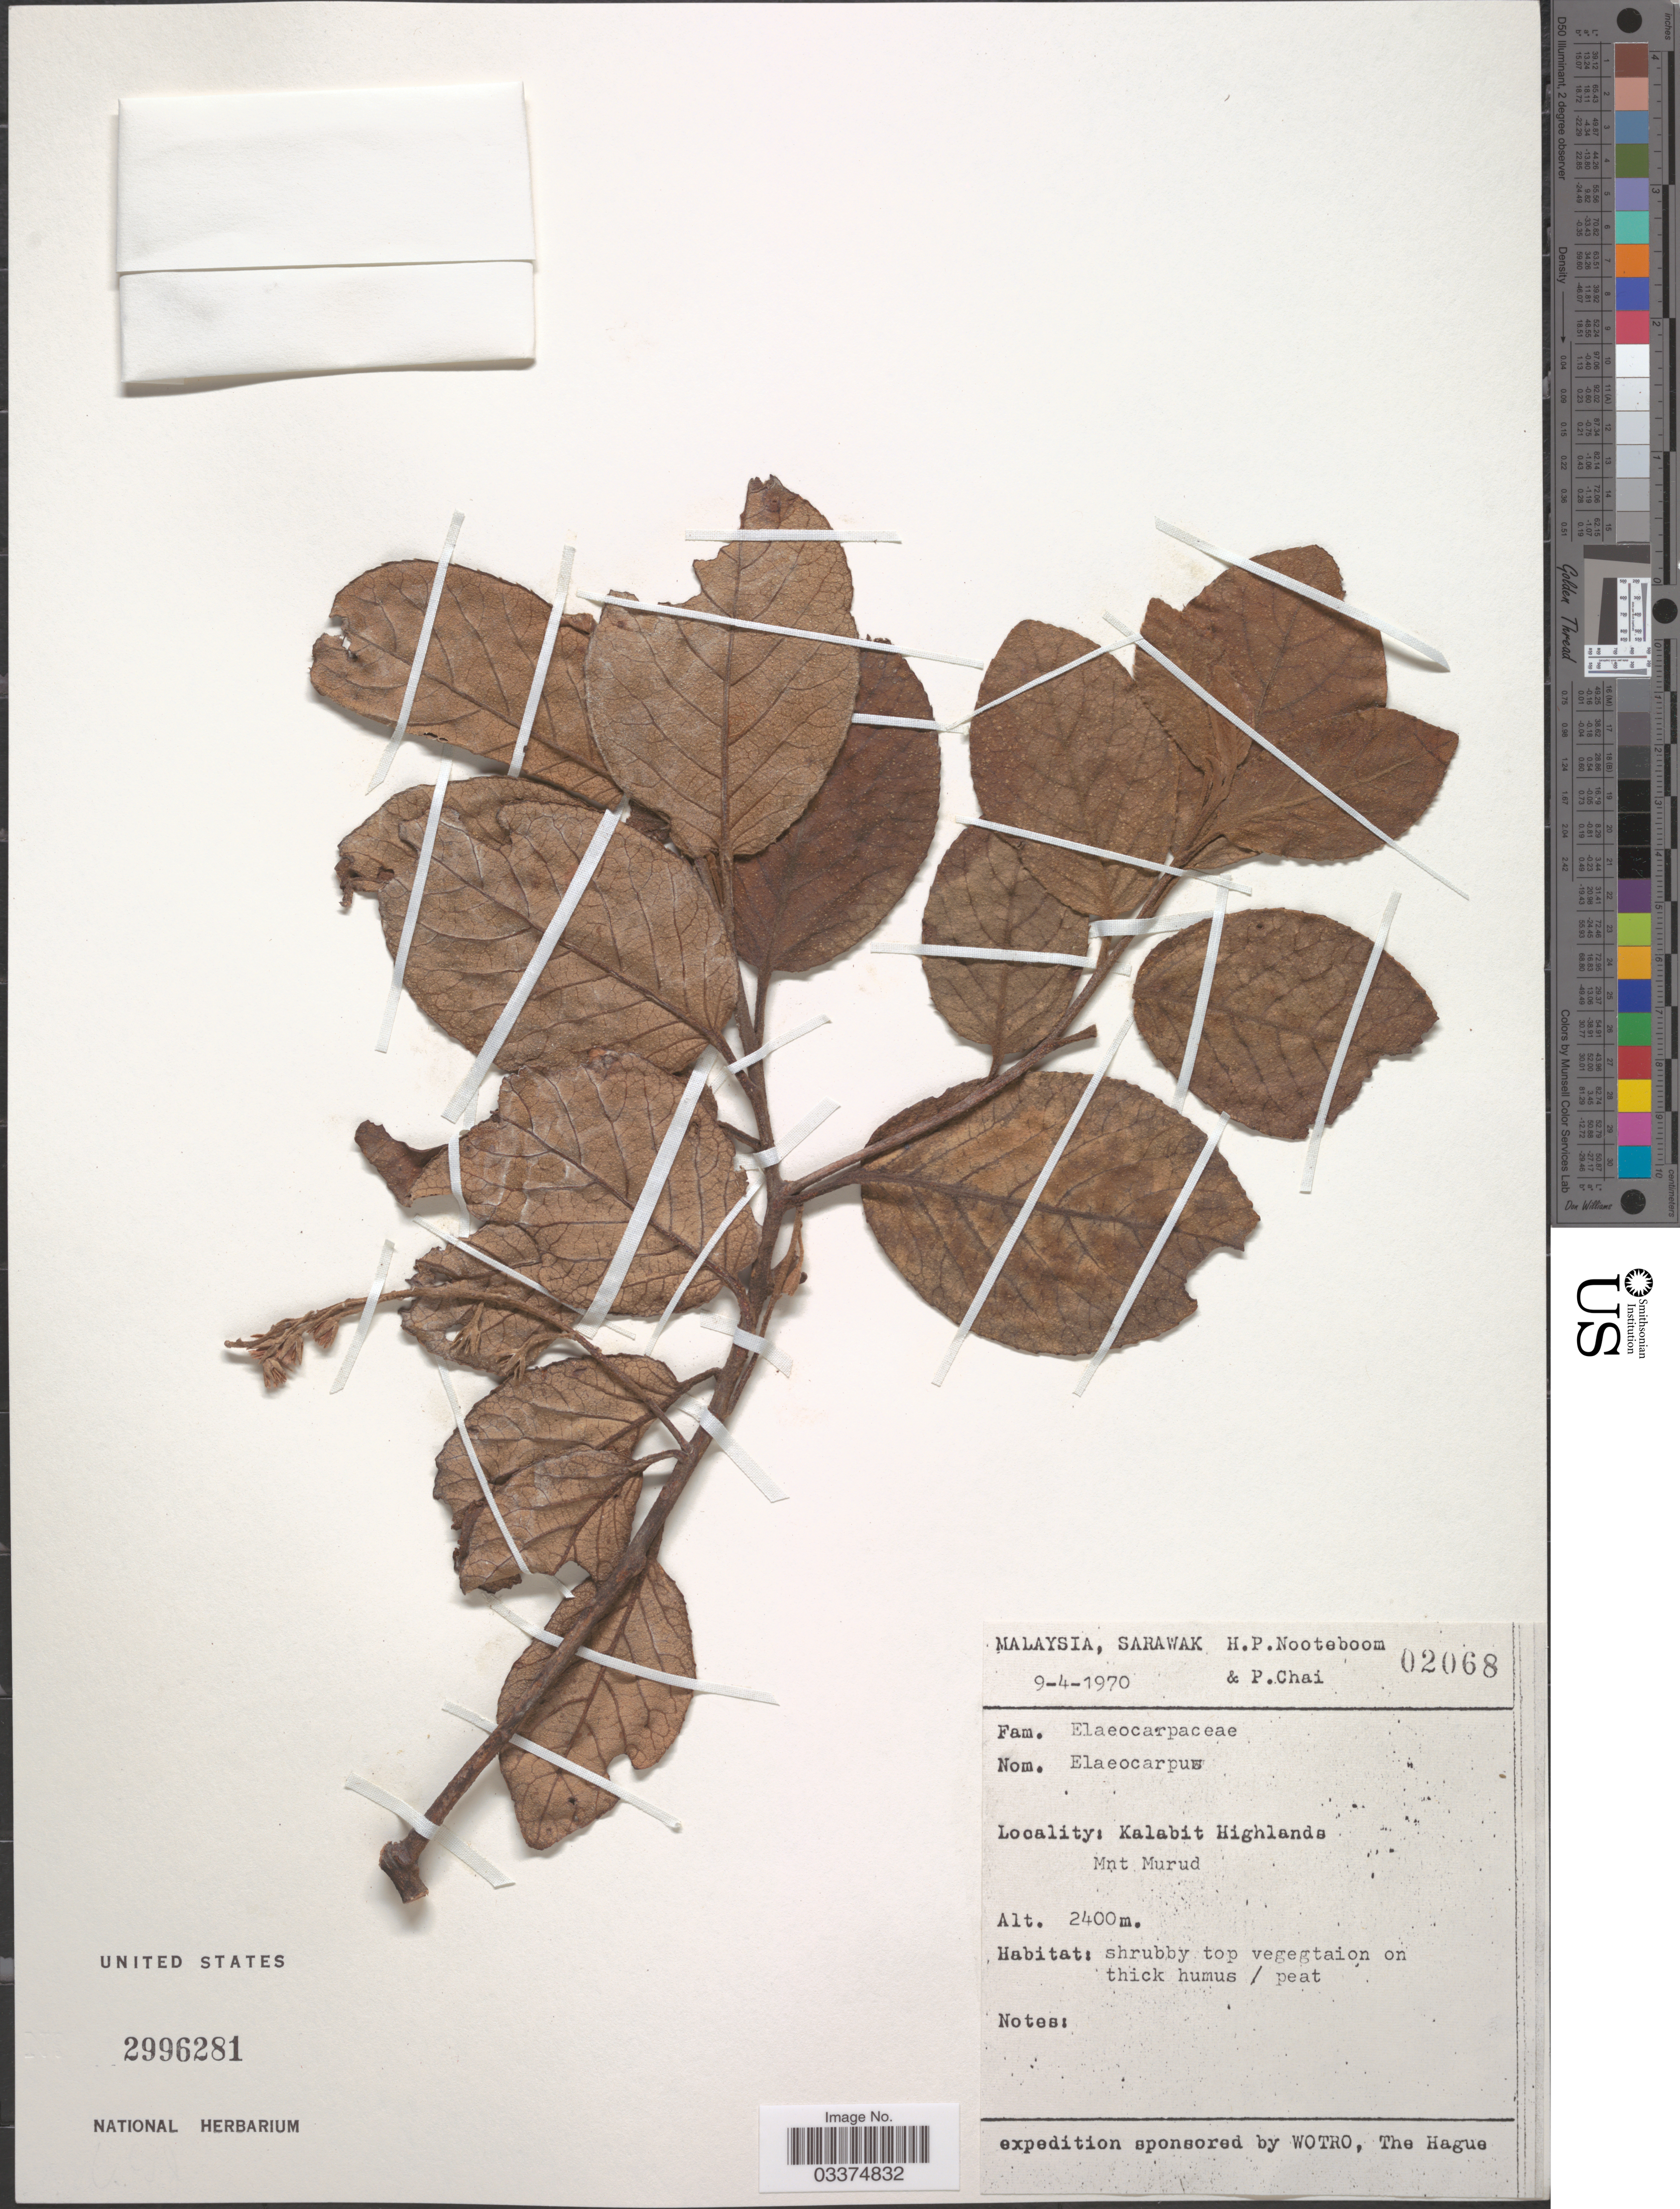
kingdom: Plantae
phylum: Tracheophyta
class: Magnoliopsida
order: Oxalidales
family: Elaeocarpaceae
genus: Elaeocarpus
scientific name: Elaeocarpus sp.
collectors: H. P. Nooteboom & P. Chai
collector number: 02068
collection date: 1970-04-09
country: Malaysia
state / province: Sarawak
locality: Kalabit Highlands. Mnt Murud.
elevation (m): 2400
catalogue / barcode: US 2996281